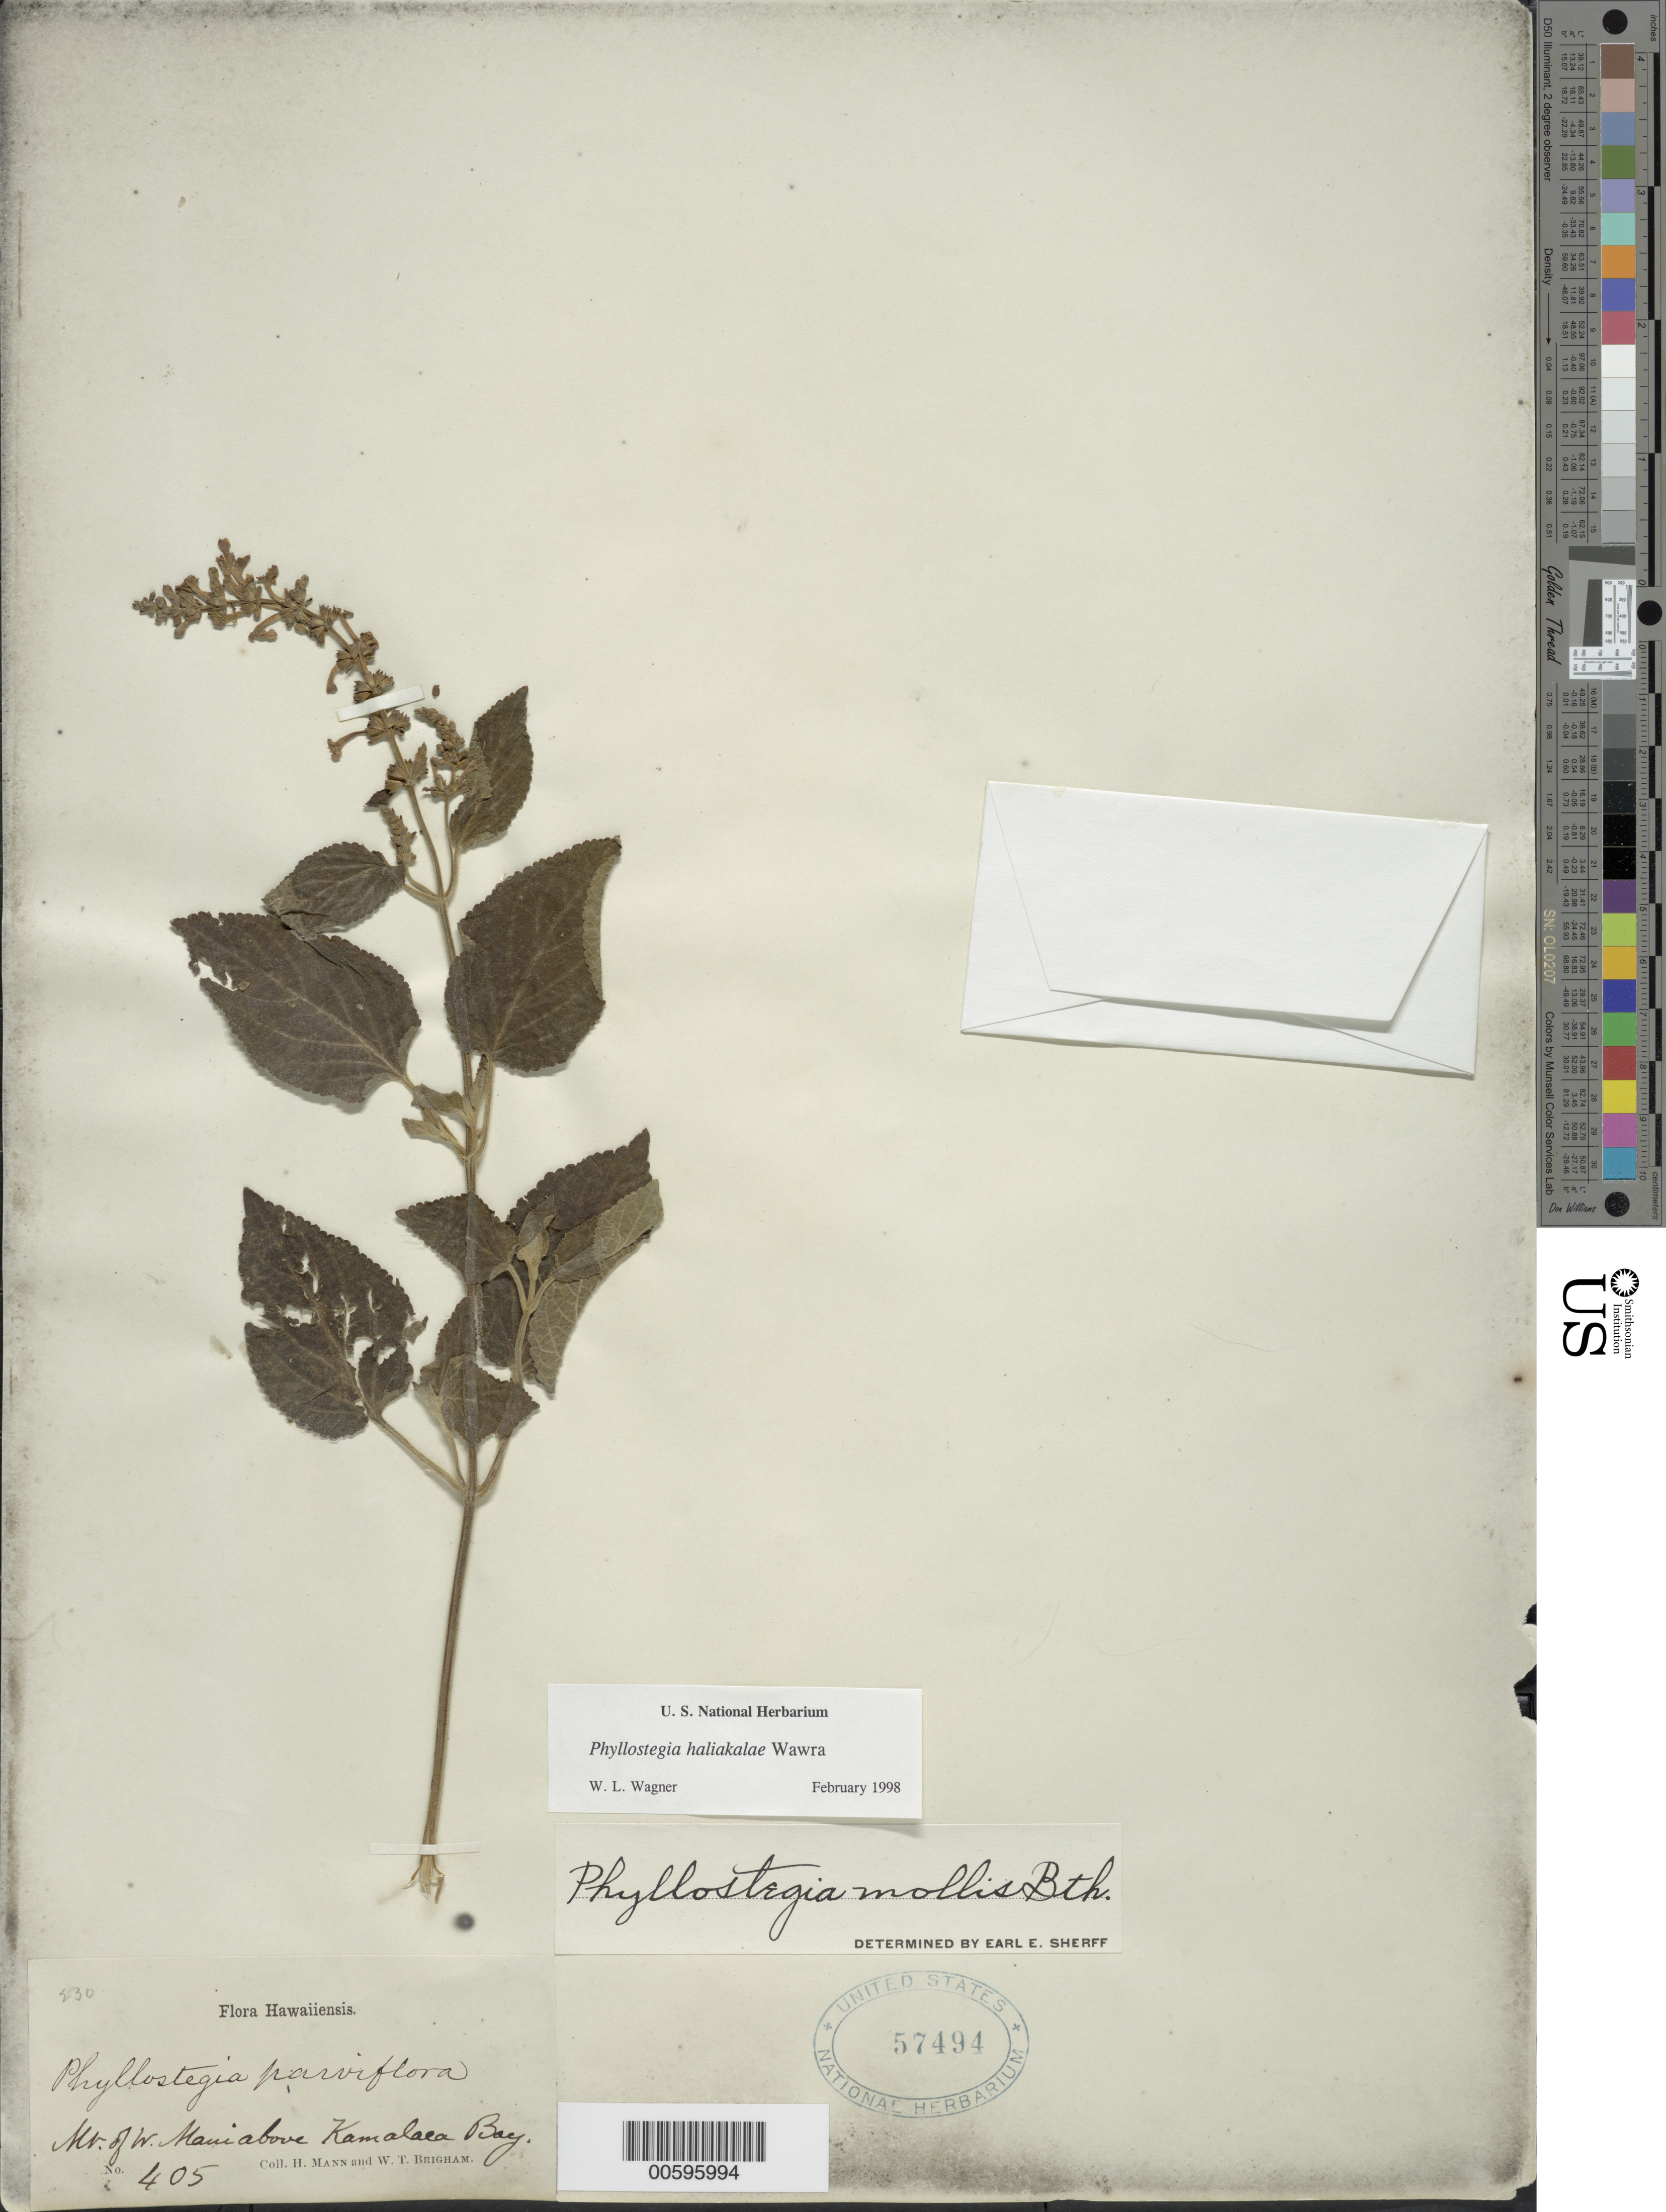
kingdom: Plantae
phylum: Tracheophyta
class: Magnoliopsida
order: Lamiales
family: Lamiaceae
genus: Phyllostegia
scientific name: Phyllostegia haliakalae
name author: Wawra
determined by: Wagner, W. L., (BOT), Smithsonian Institution - National Museum of Natural History (UNITED STATES)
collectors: H. Mann & W. T. Brigham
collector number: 405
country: United States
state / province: Hawaii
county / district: Maui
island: Maui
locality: Mt of W Maui above Kamalaea Bay.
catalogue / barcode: US 57494